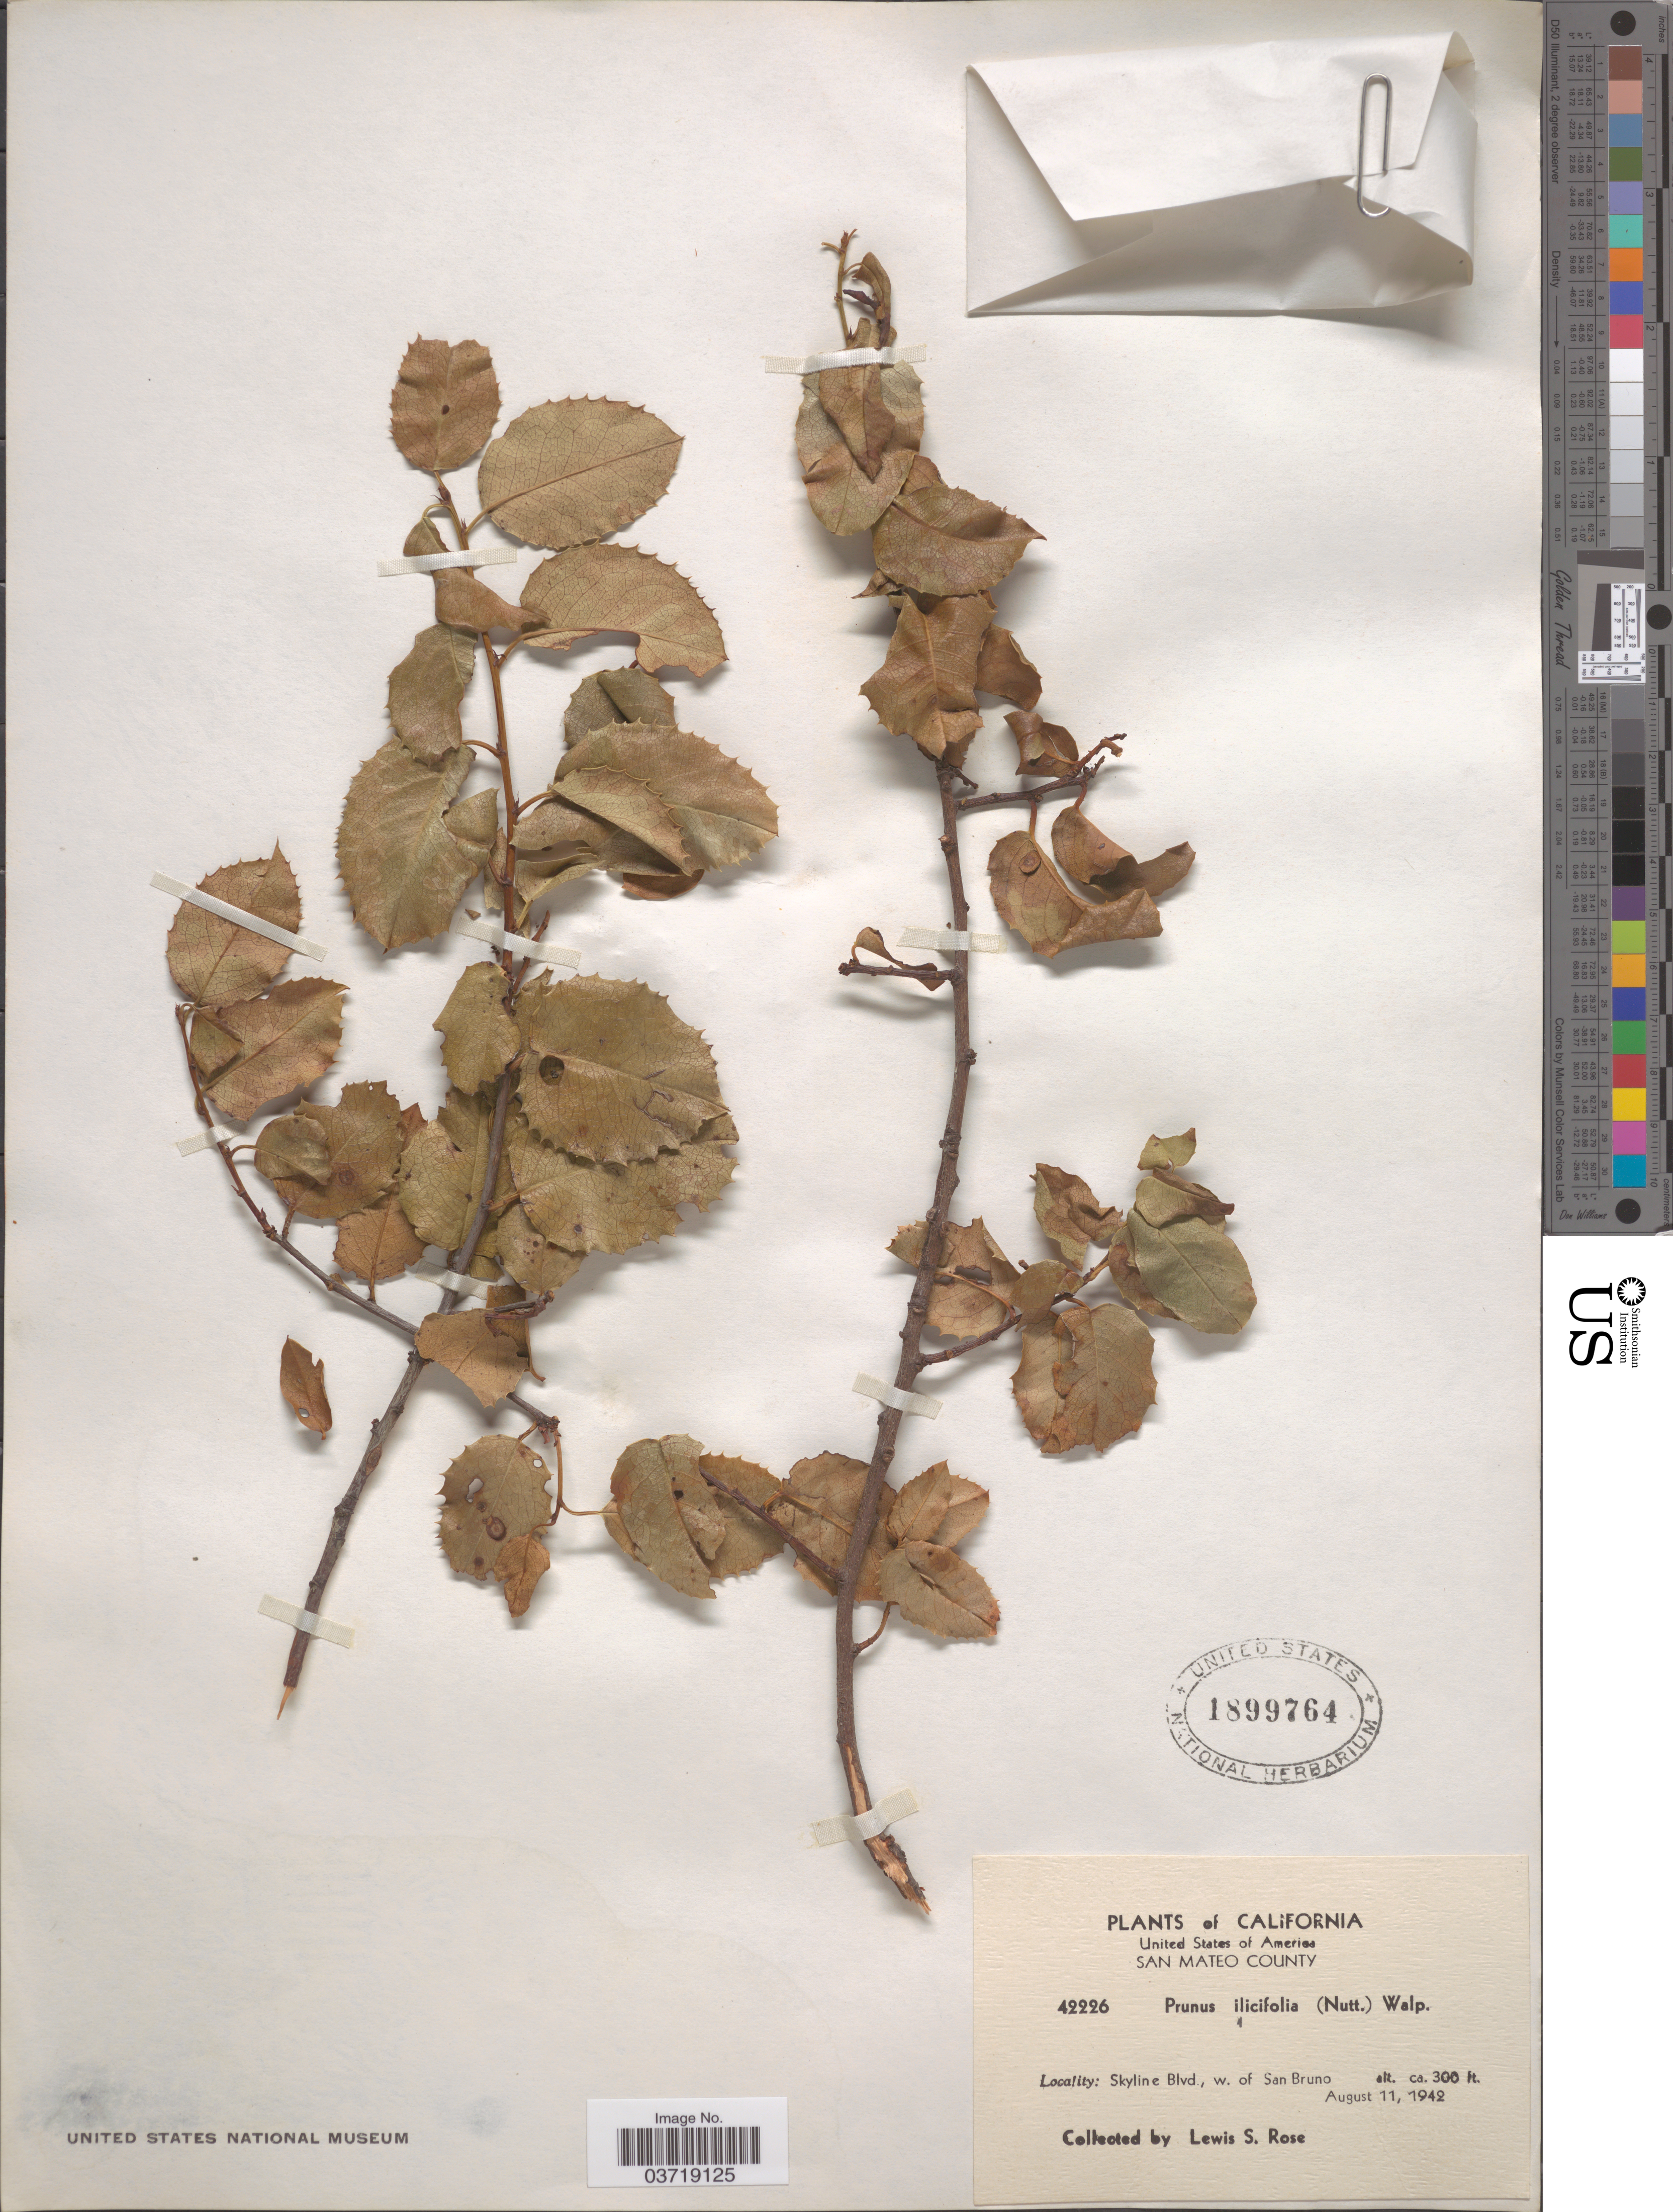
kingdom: Plantae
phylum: Tracheophyta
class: Magnoliopsida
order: Rosales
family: Rosaceae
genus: Prunus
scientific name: Prunus ilicifolia var. ilicifolia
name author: (Nutt. ex Hook. & Arn.) D. Dietr.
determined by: Strong, Mark T., (BOT), Smithsonian Institution - National Museum of Natural History (UNITED STATES)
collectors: L. S. Rose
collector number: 42226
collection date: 1942-08-11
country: United States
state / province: California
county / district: San Mateo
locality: San Mateo County. Skyline Blvd., w. of San Bruno.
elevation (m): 91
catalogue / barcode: US 1899764